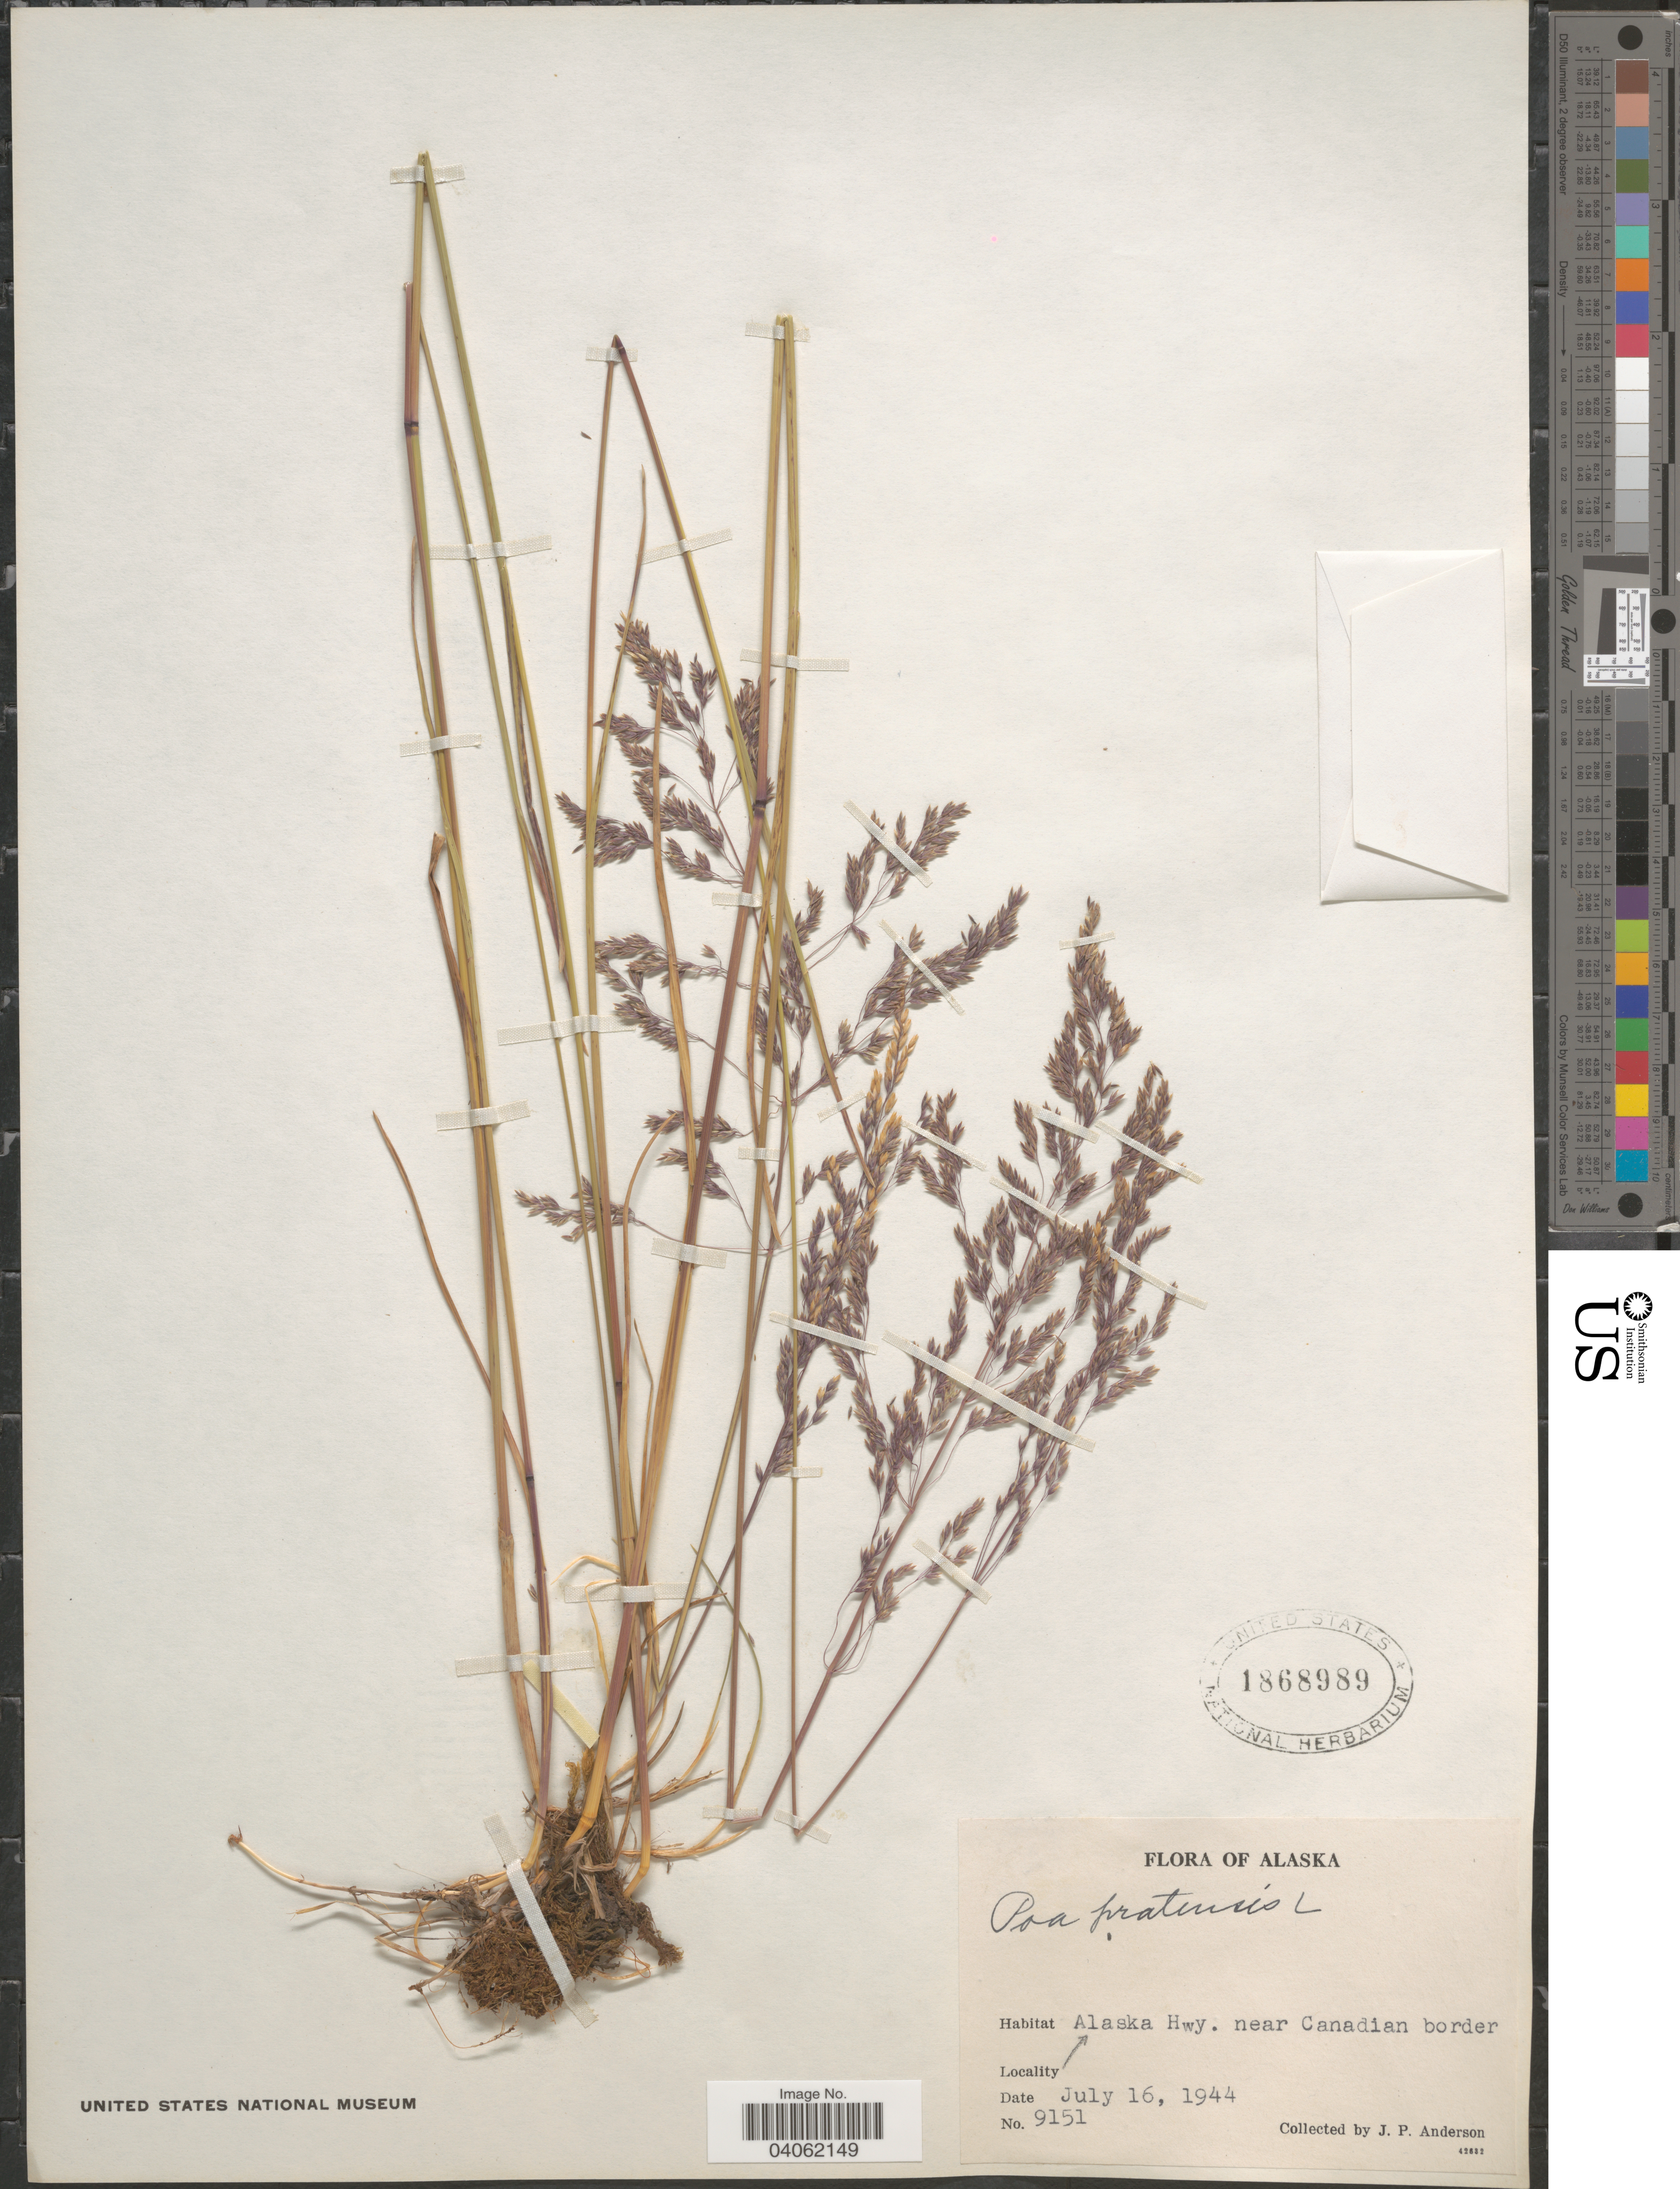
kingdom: Plantae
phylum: Tracheophyta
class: Liliopsida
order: Poales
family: Poaceae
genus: Poa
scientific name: Poa pratensis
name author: L.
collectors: J. P. Anderson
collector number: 9151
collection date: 1944-07-16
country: United States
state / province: Alaska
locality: Alaska Hwy. near Canadian border.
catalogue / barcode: US 1868989